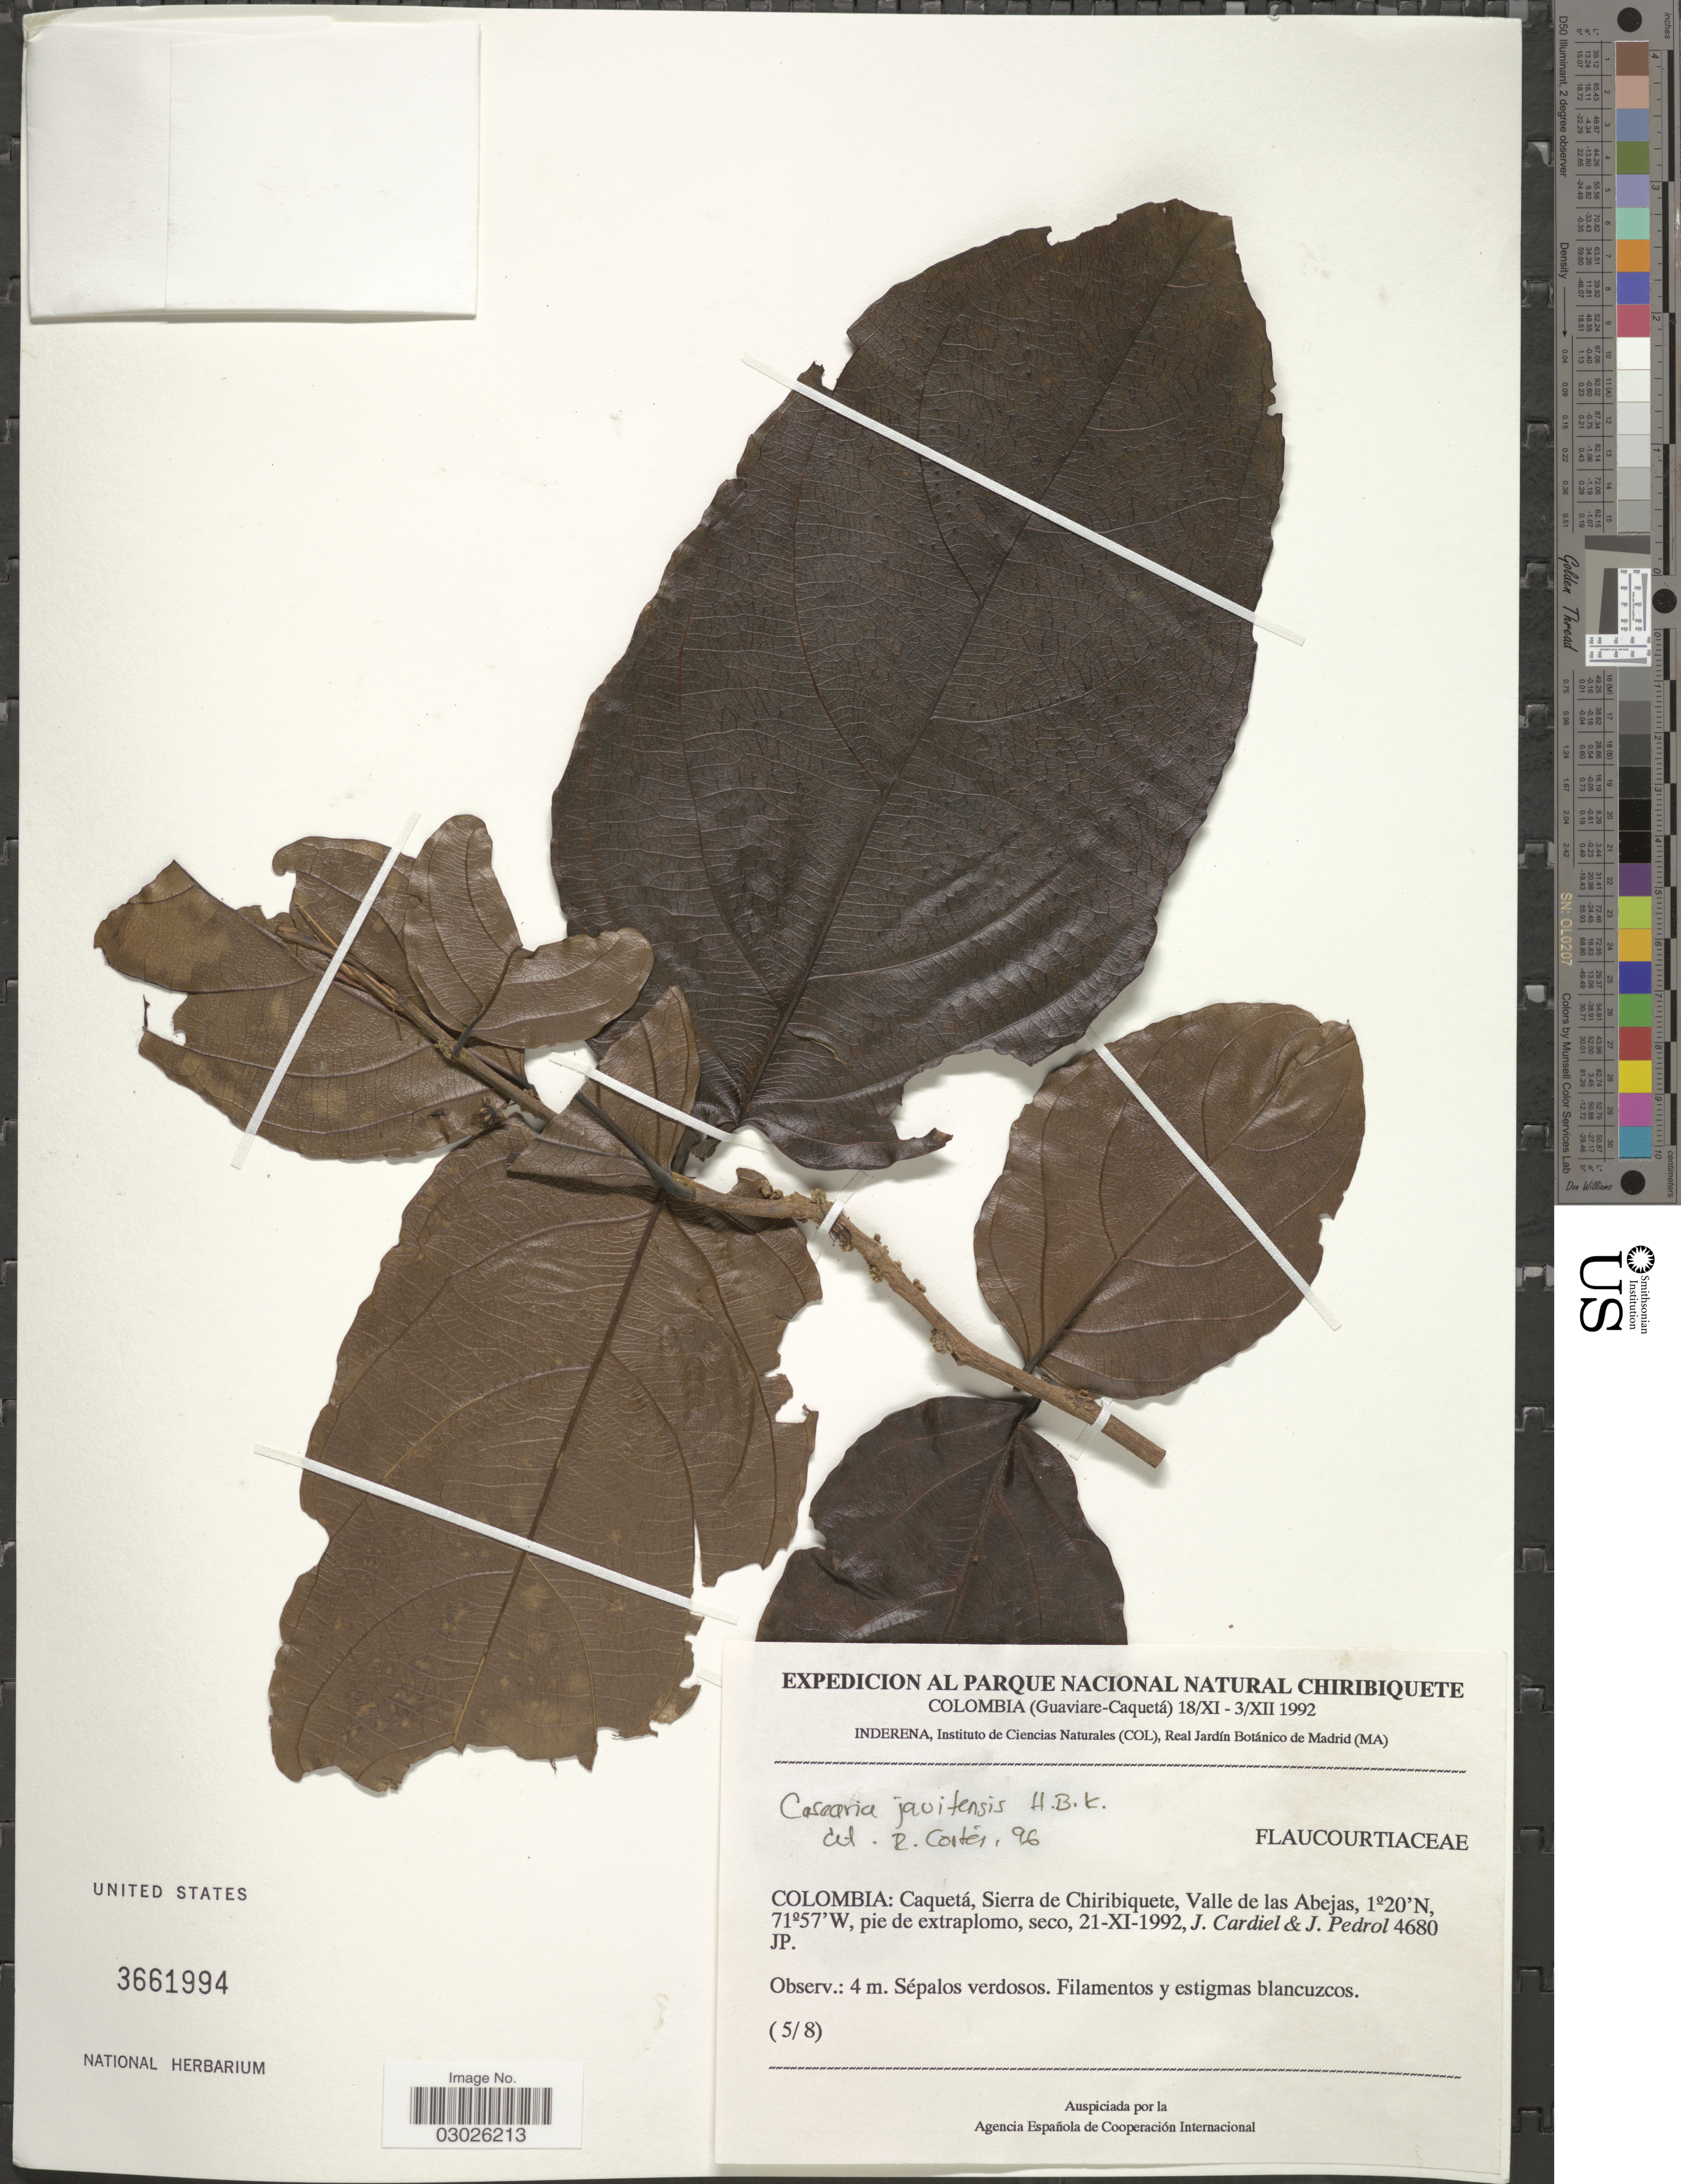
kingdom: Plantae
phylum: Tracheophyta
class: Magnoliopsida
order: Malpighiales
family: Salicaceae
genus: Piparea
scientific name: Piparea multiflora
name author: C.F. Gaertn.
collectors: J. Cardiel & J. Pedrol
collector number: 4680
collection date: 1992-11-21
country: Colombia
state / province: Caquetá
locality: Sierra de Chiribiquetem Valle de las Abejas.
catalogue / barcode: US 3661994